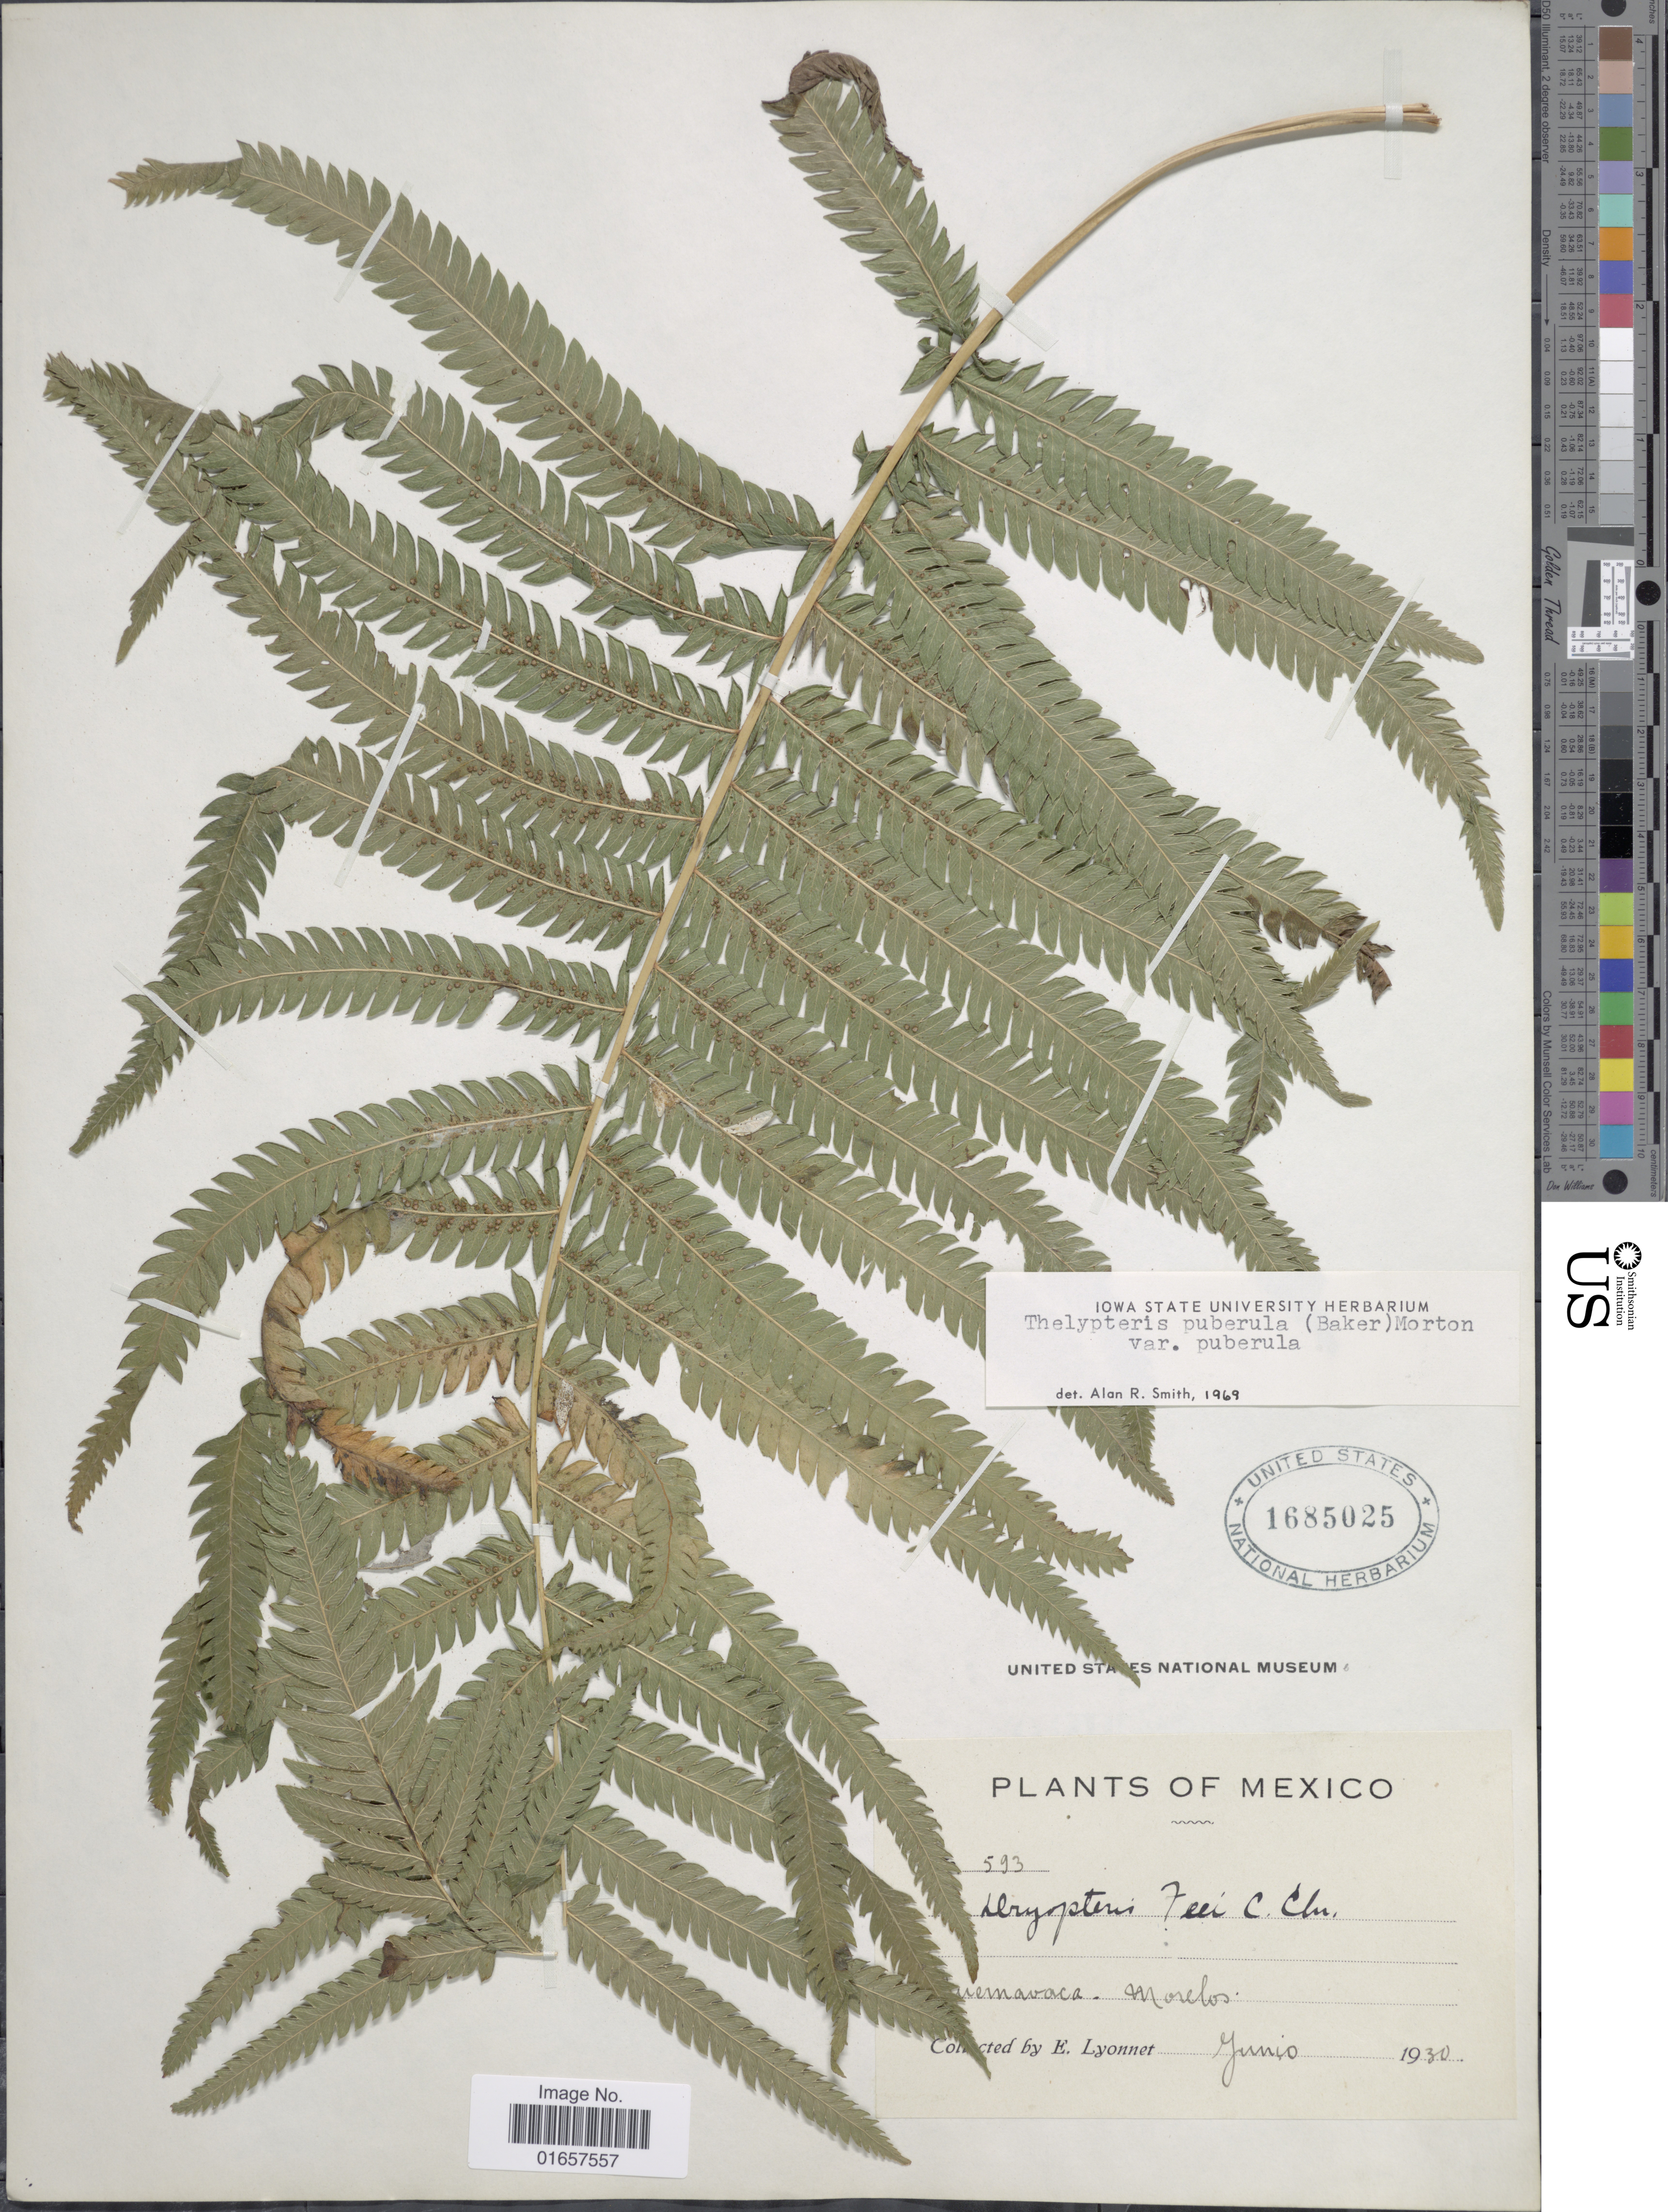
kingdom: Plantae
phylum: Tracheophyta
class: Polypodiopsida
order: Polypodiales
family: Thelypteridaceae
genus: Christella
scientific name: Christella puberula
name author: (Baker) Á. Löve & D. Löve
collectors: E. Lyonnet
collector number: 593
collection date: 1930-06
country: Mexico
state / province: Morelos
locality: Mexico, Cuernavaca, Morelos.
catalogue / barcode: US 1685025